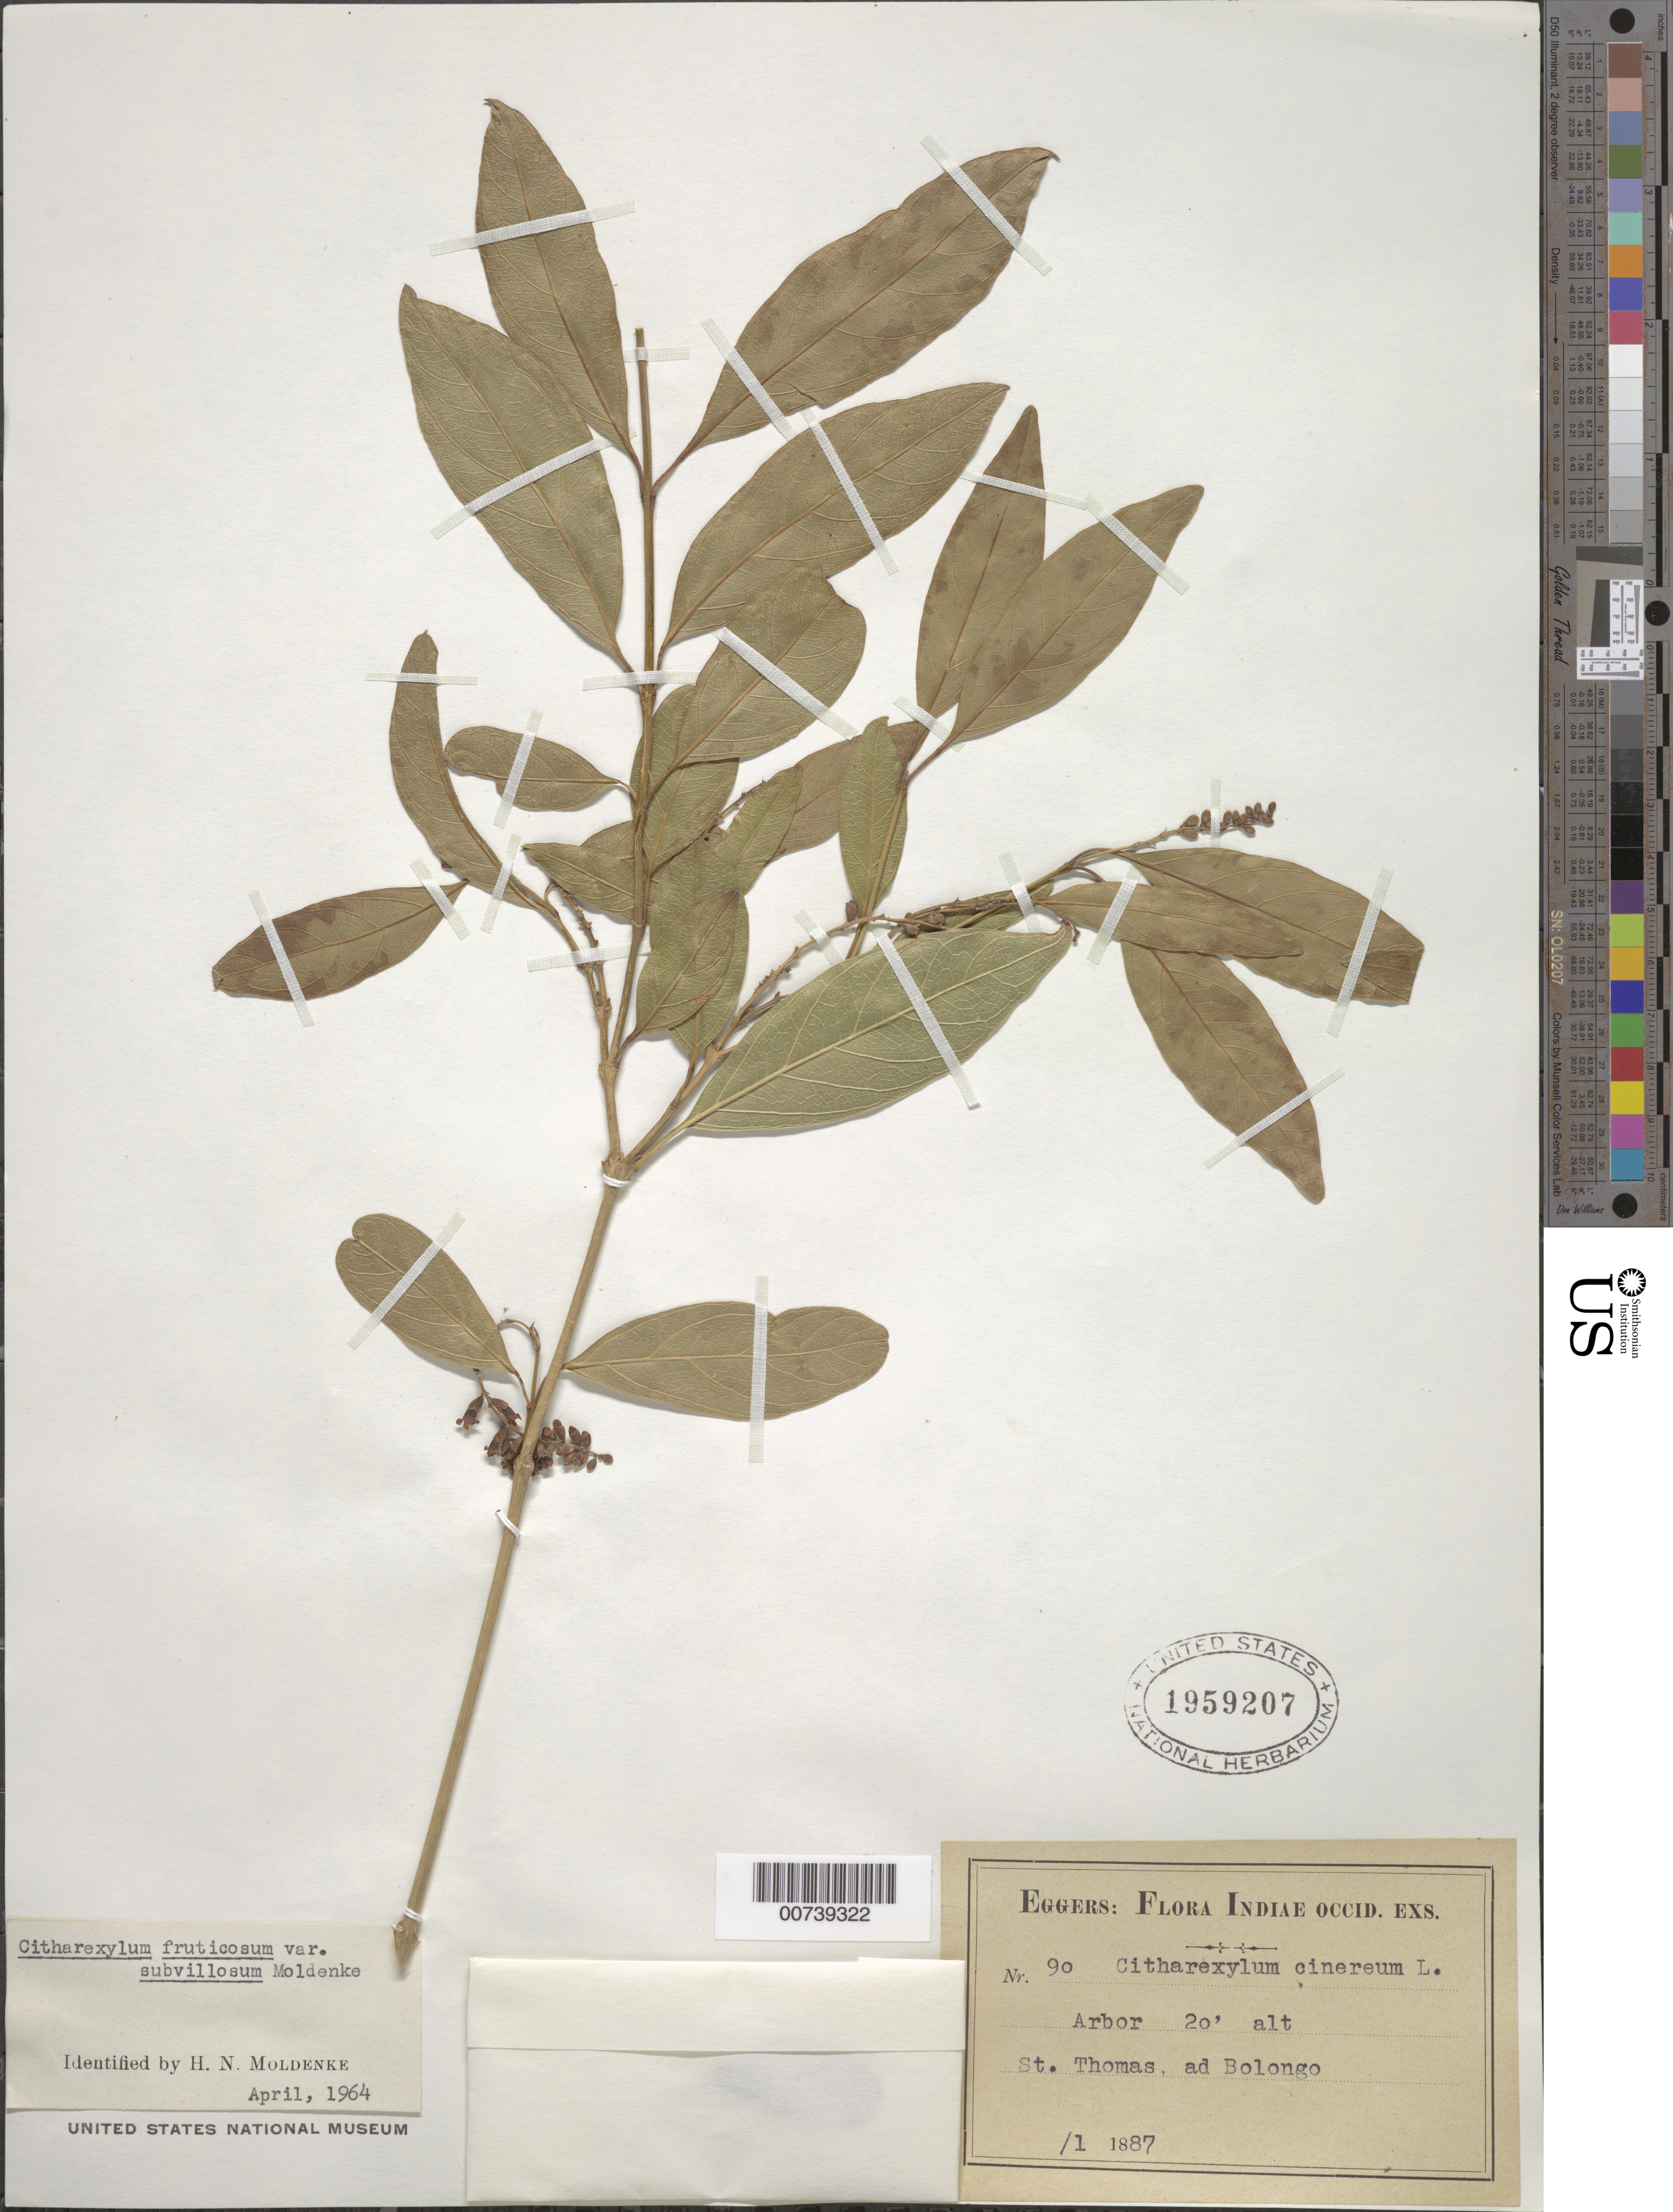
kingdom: Plantae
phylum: Tracheophyta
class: Magnoliopsida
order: Lamiales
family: Verbenaceae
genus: Citharexylum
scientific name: Citharexylum spinosum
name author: L.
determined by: Moldenke, H. N.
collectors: H. F. A. von Eggers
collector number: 90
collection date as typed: Jan 1887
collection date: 1887-01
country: U.S. Virgin Islands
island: St. Thomas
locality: ad Bolongo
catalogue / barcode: US 1959207